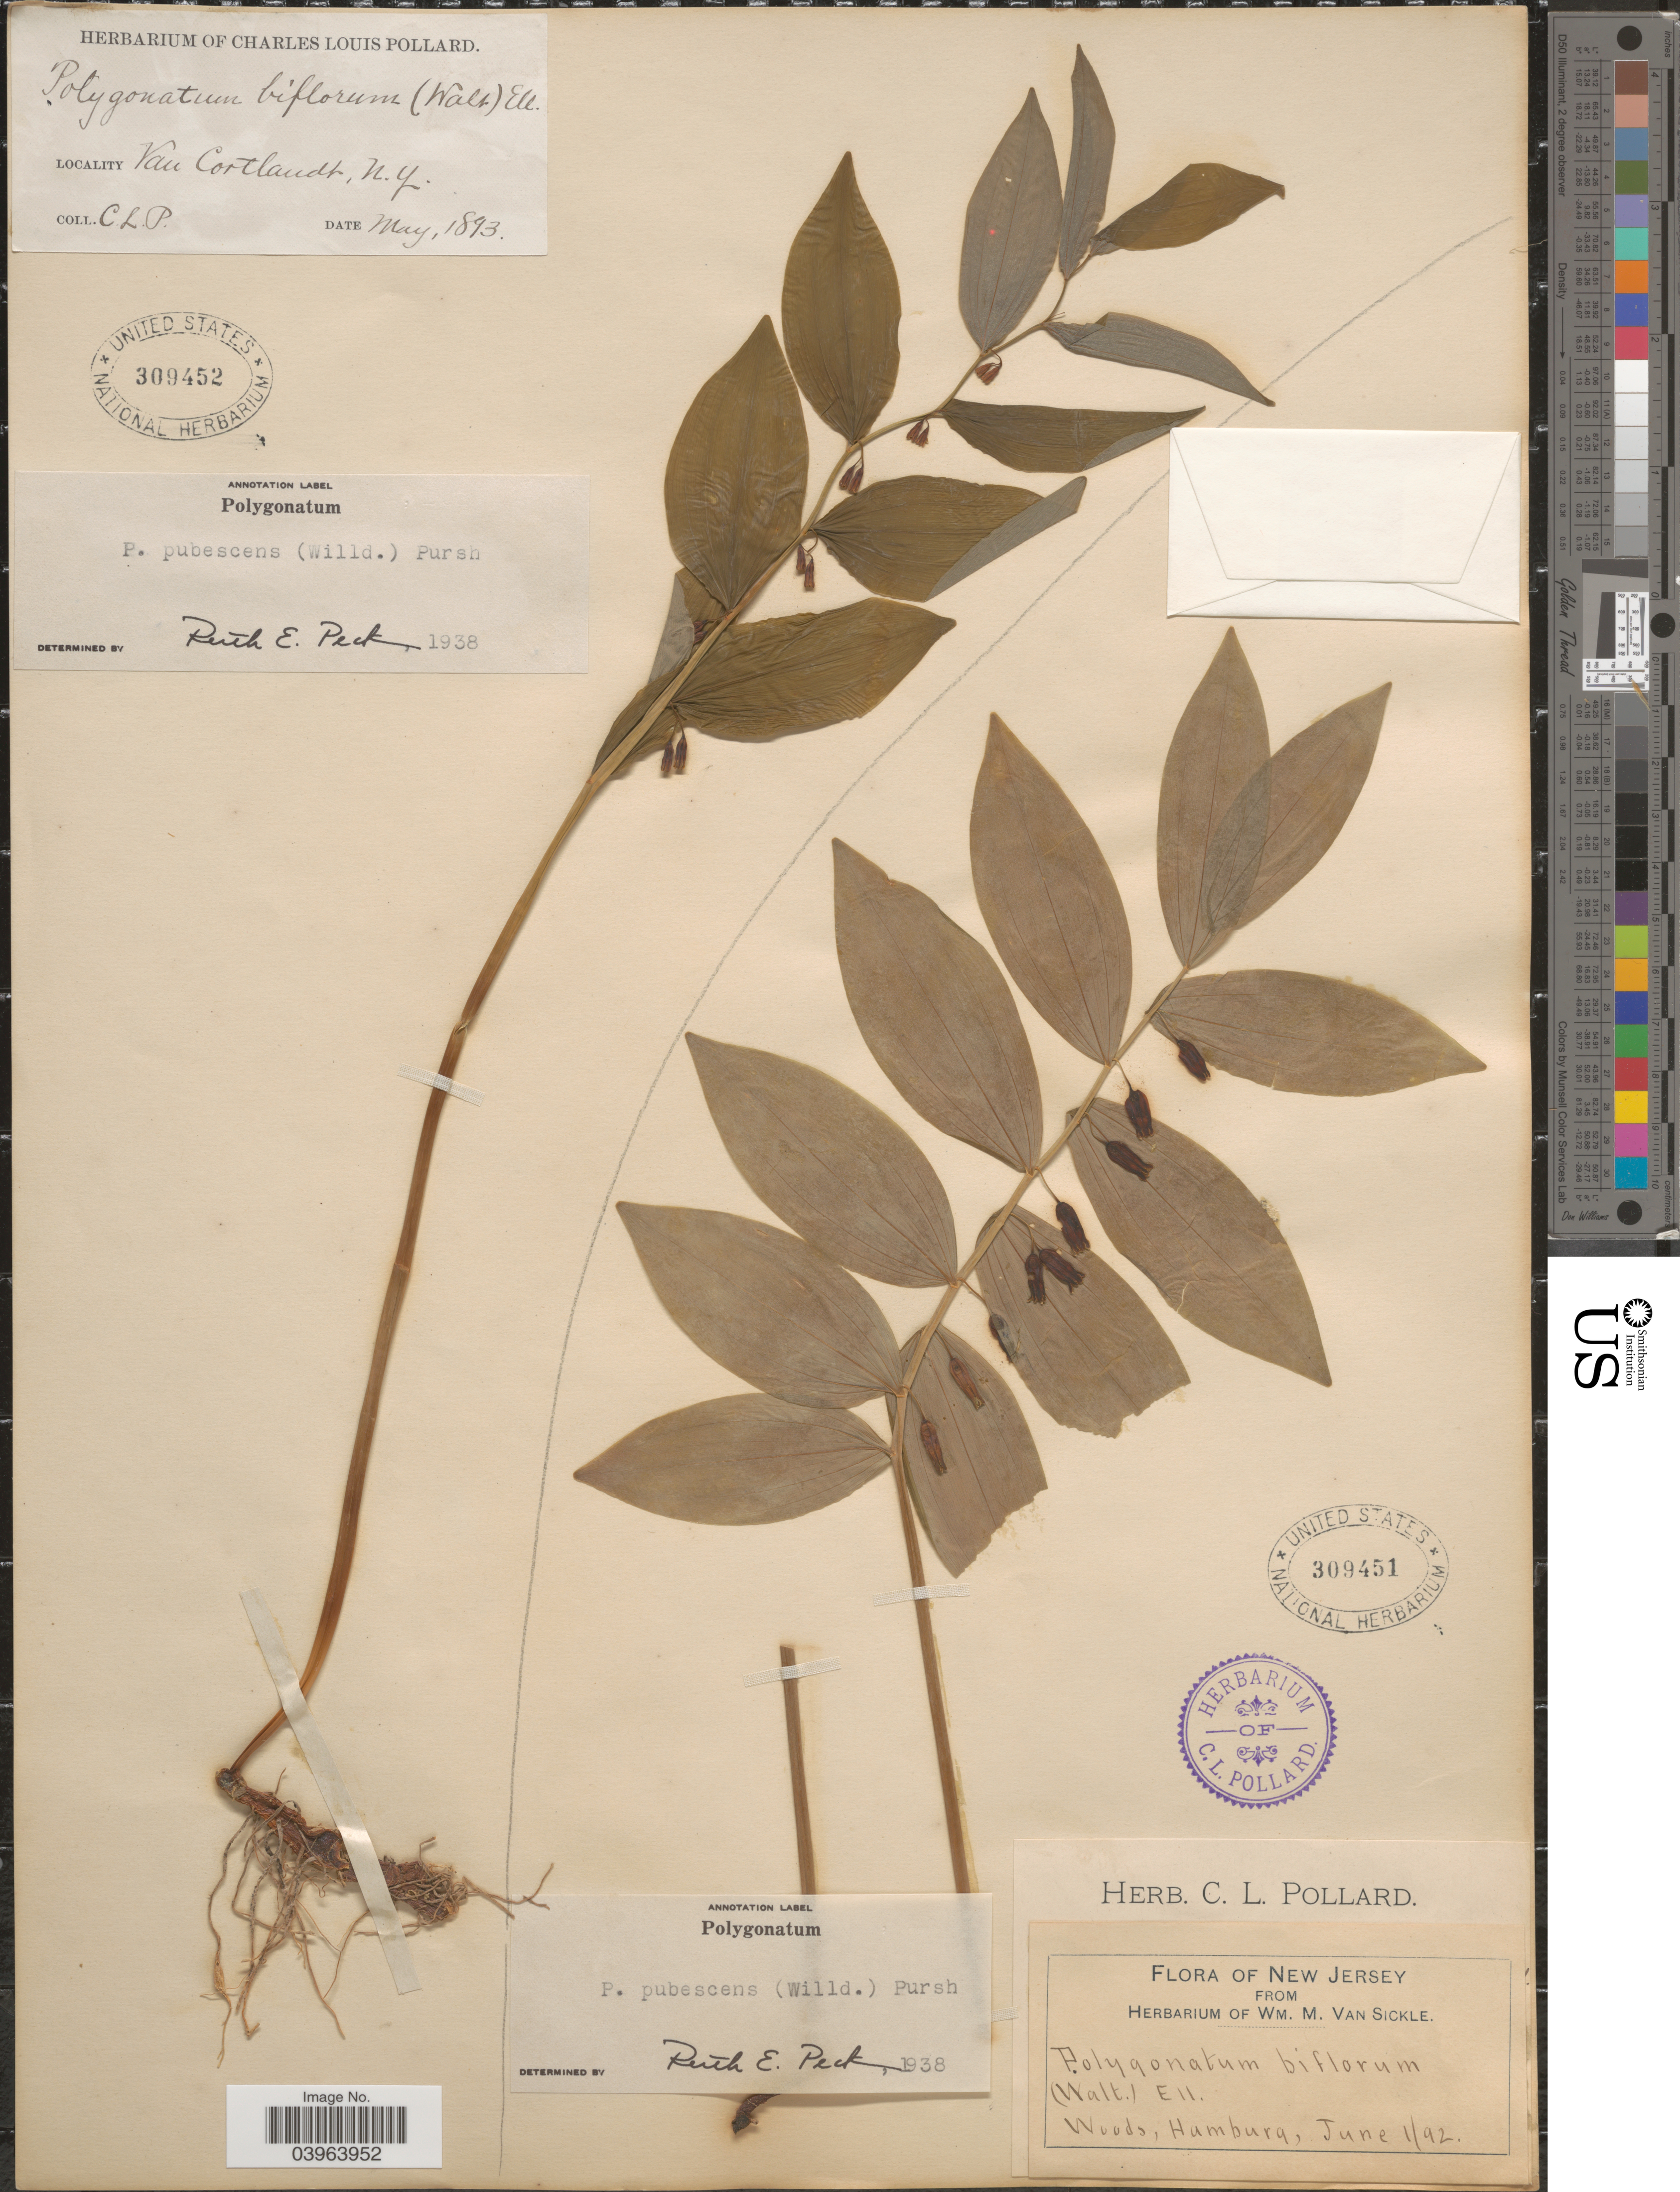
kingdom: Plantae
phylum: Tracheophyta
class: Liliopsida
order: Asparagales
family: Asparagaceae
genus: Polygonatum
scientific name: Polygonatum pubescens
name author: (Willd.) Pursh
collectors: C. L. Pollard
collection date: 1893-05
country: United States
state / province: New York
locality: Van Cortlandt.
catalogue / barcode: US 309452-2